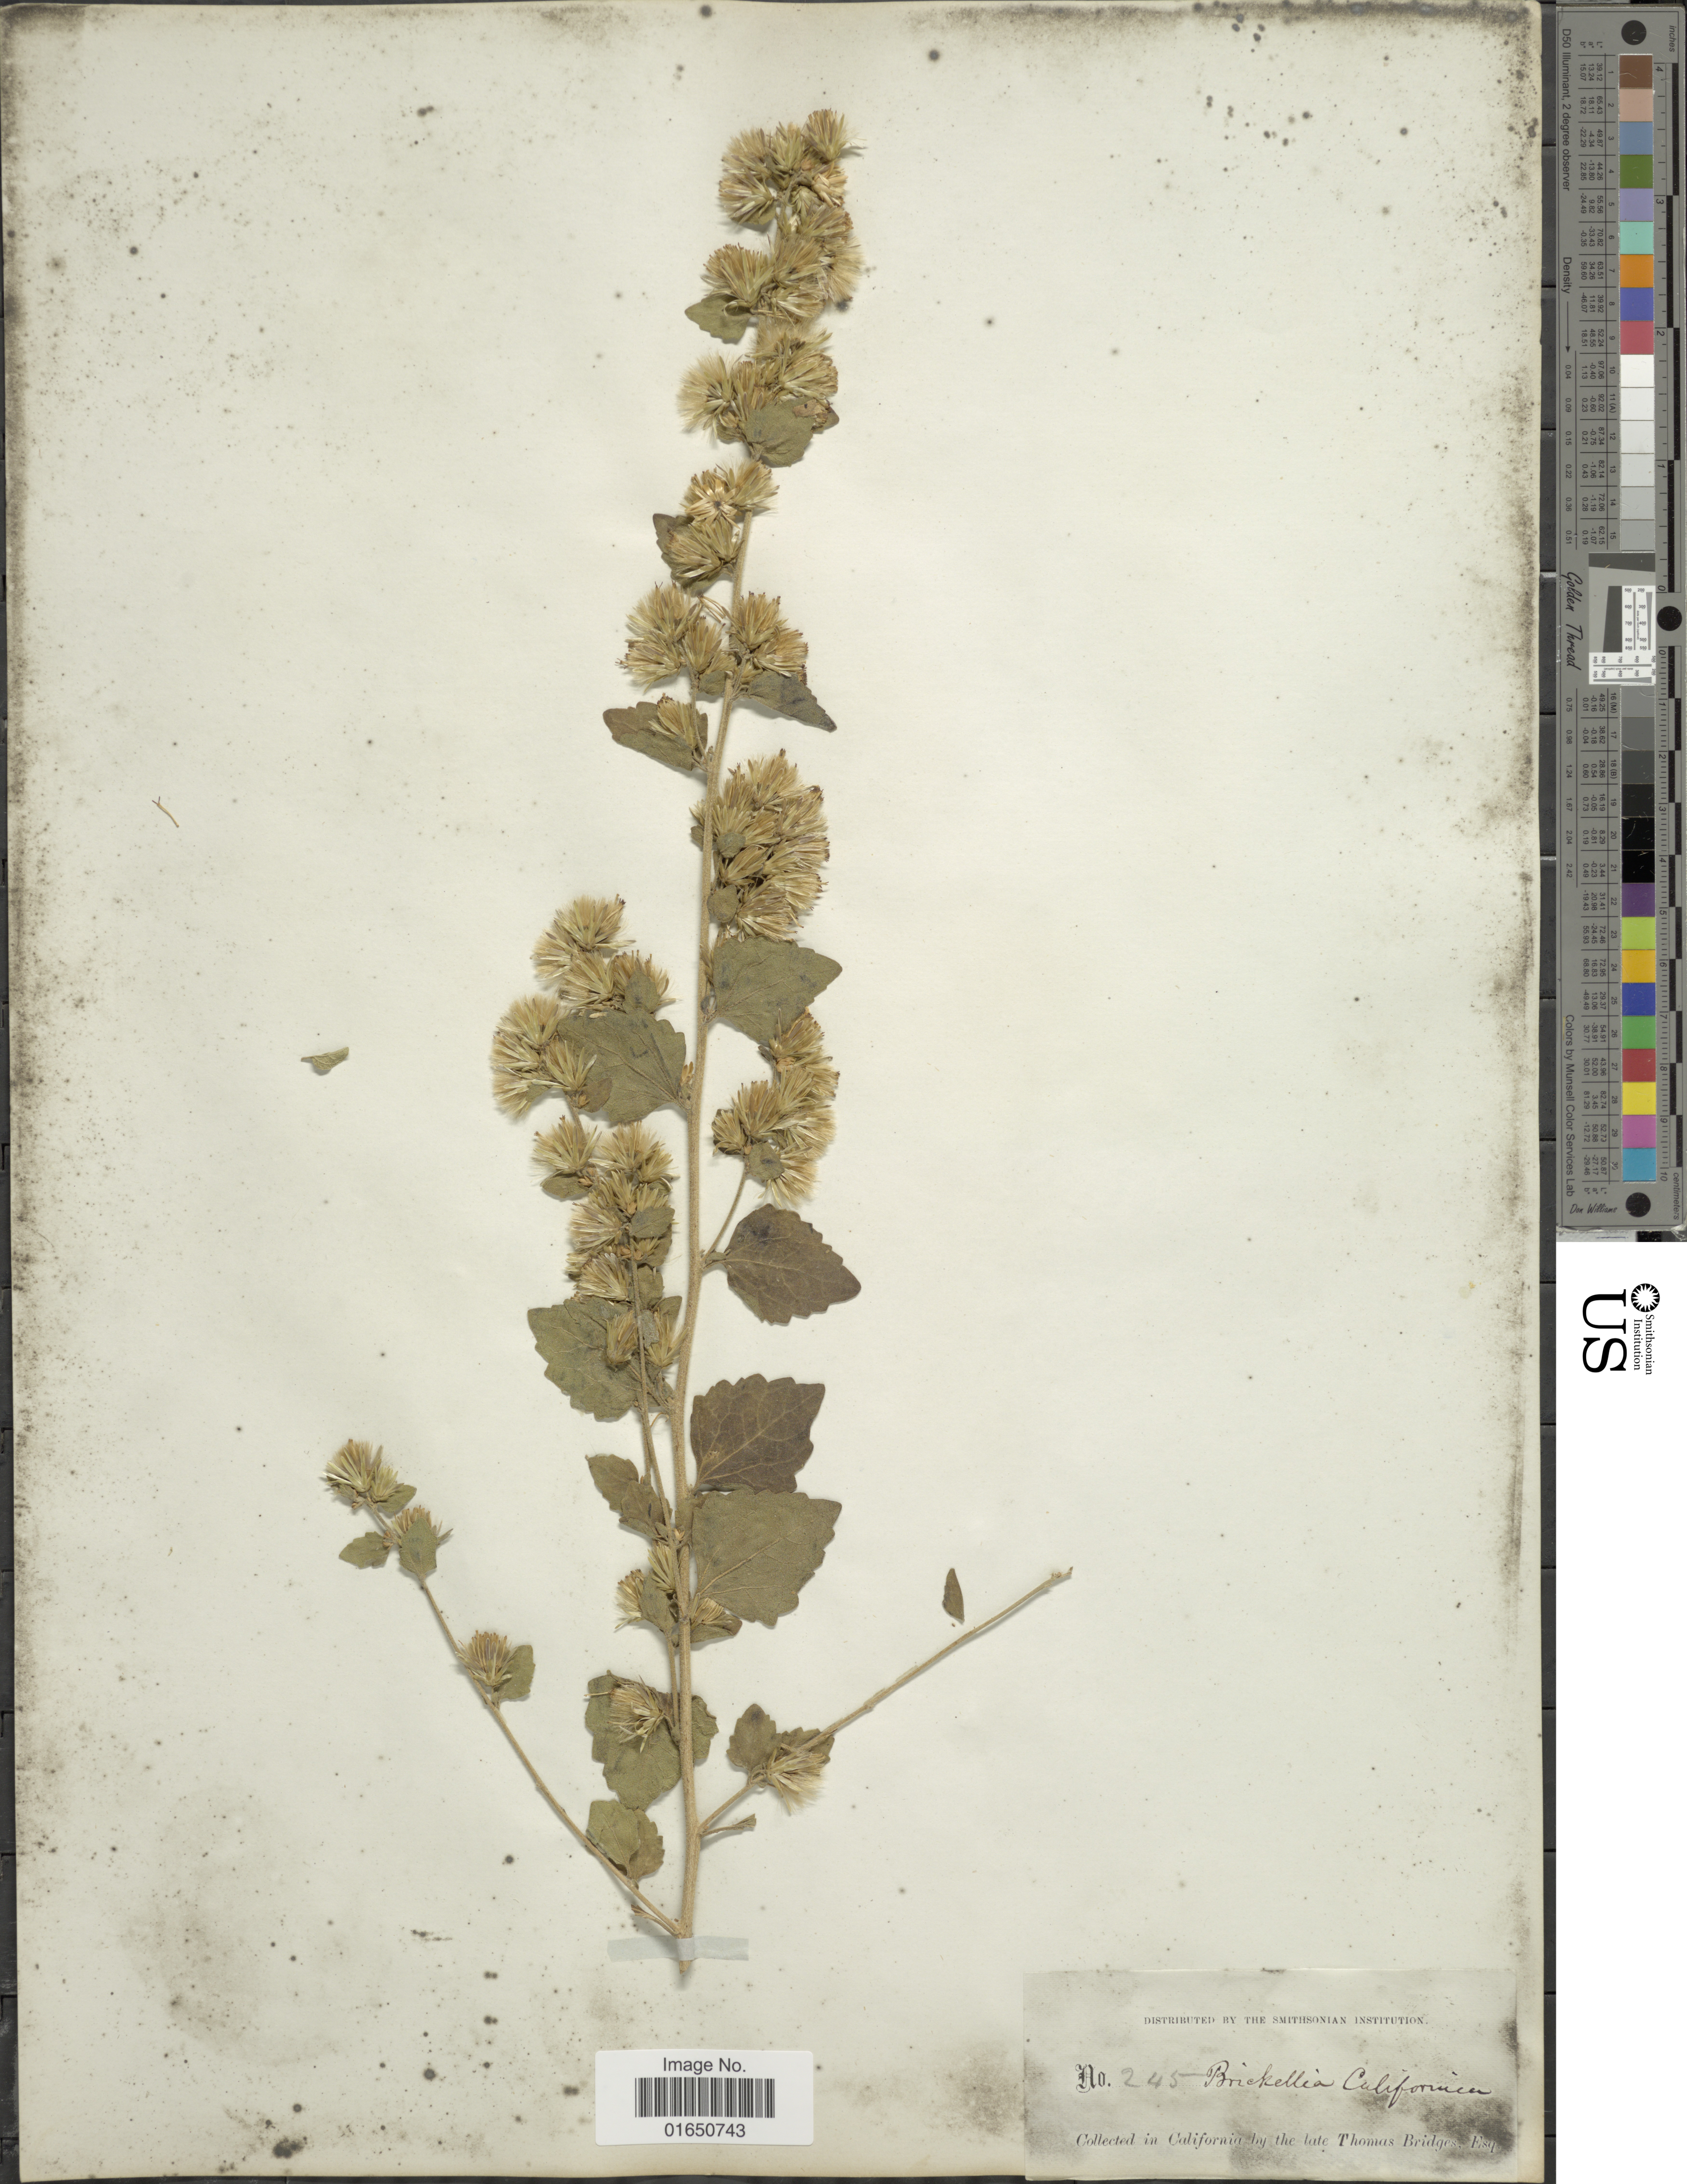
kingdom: Plantae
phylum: Tracheophyta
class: Magnoliopsida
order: Asterales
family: Asteraceae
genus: Brickellia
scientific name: Brickellia californica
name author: (Torr. & A. Gray) A. Gray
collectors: T. Bridges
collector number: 245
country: United States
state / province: California